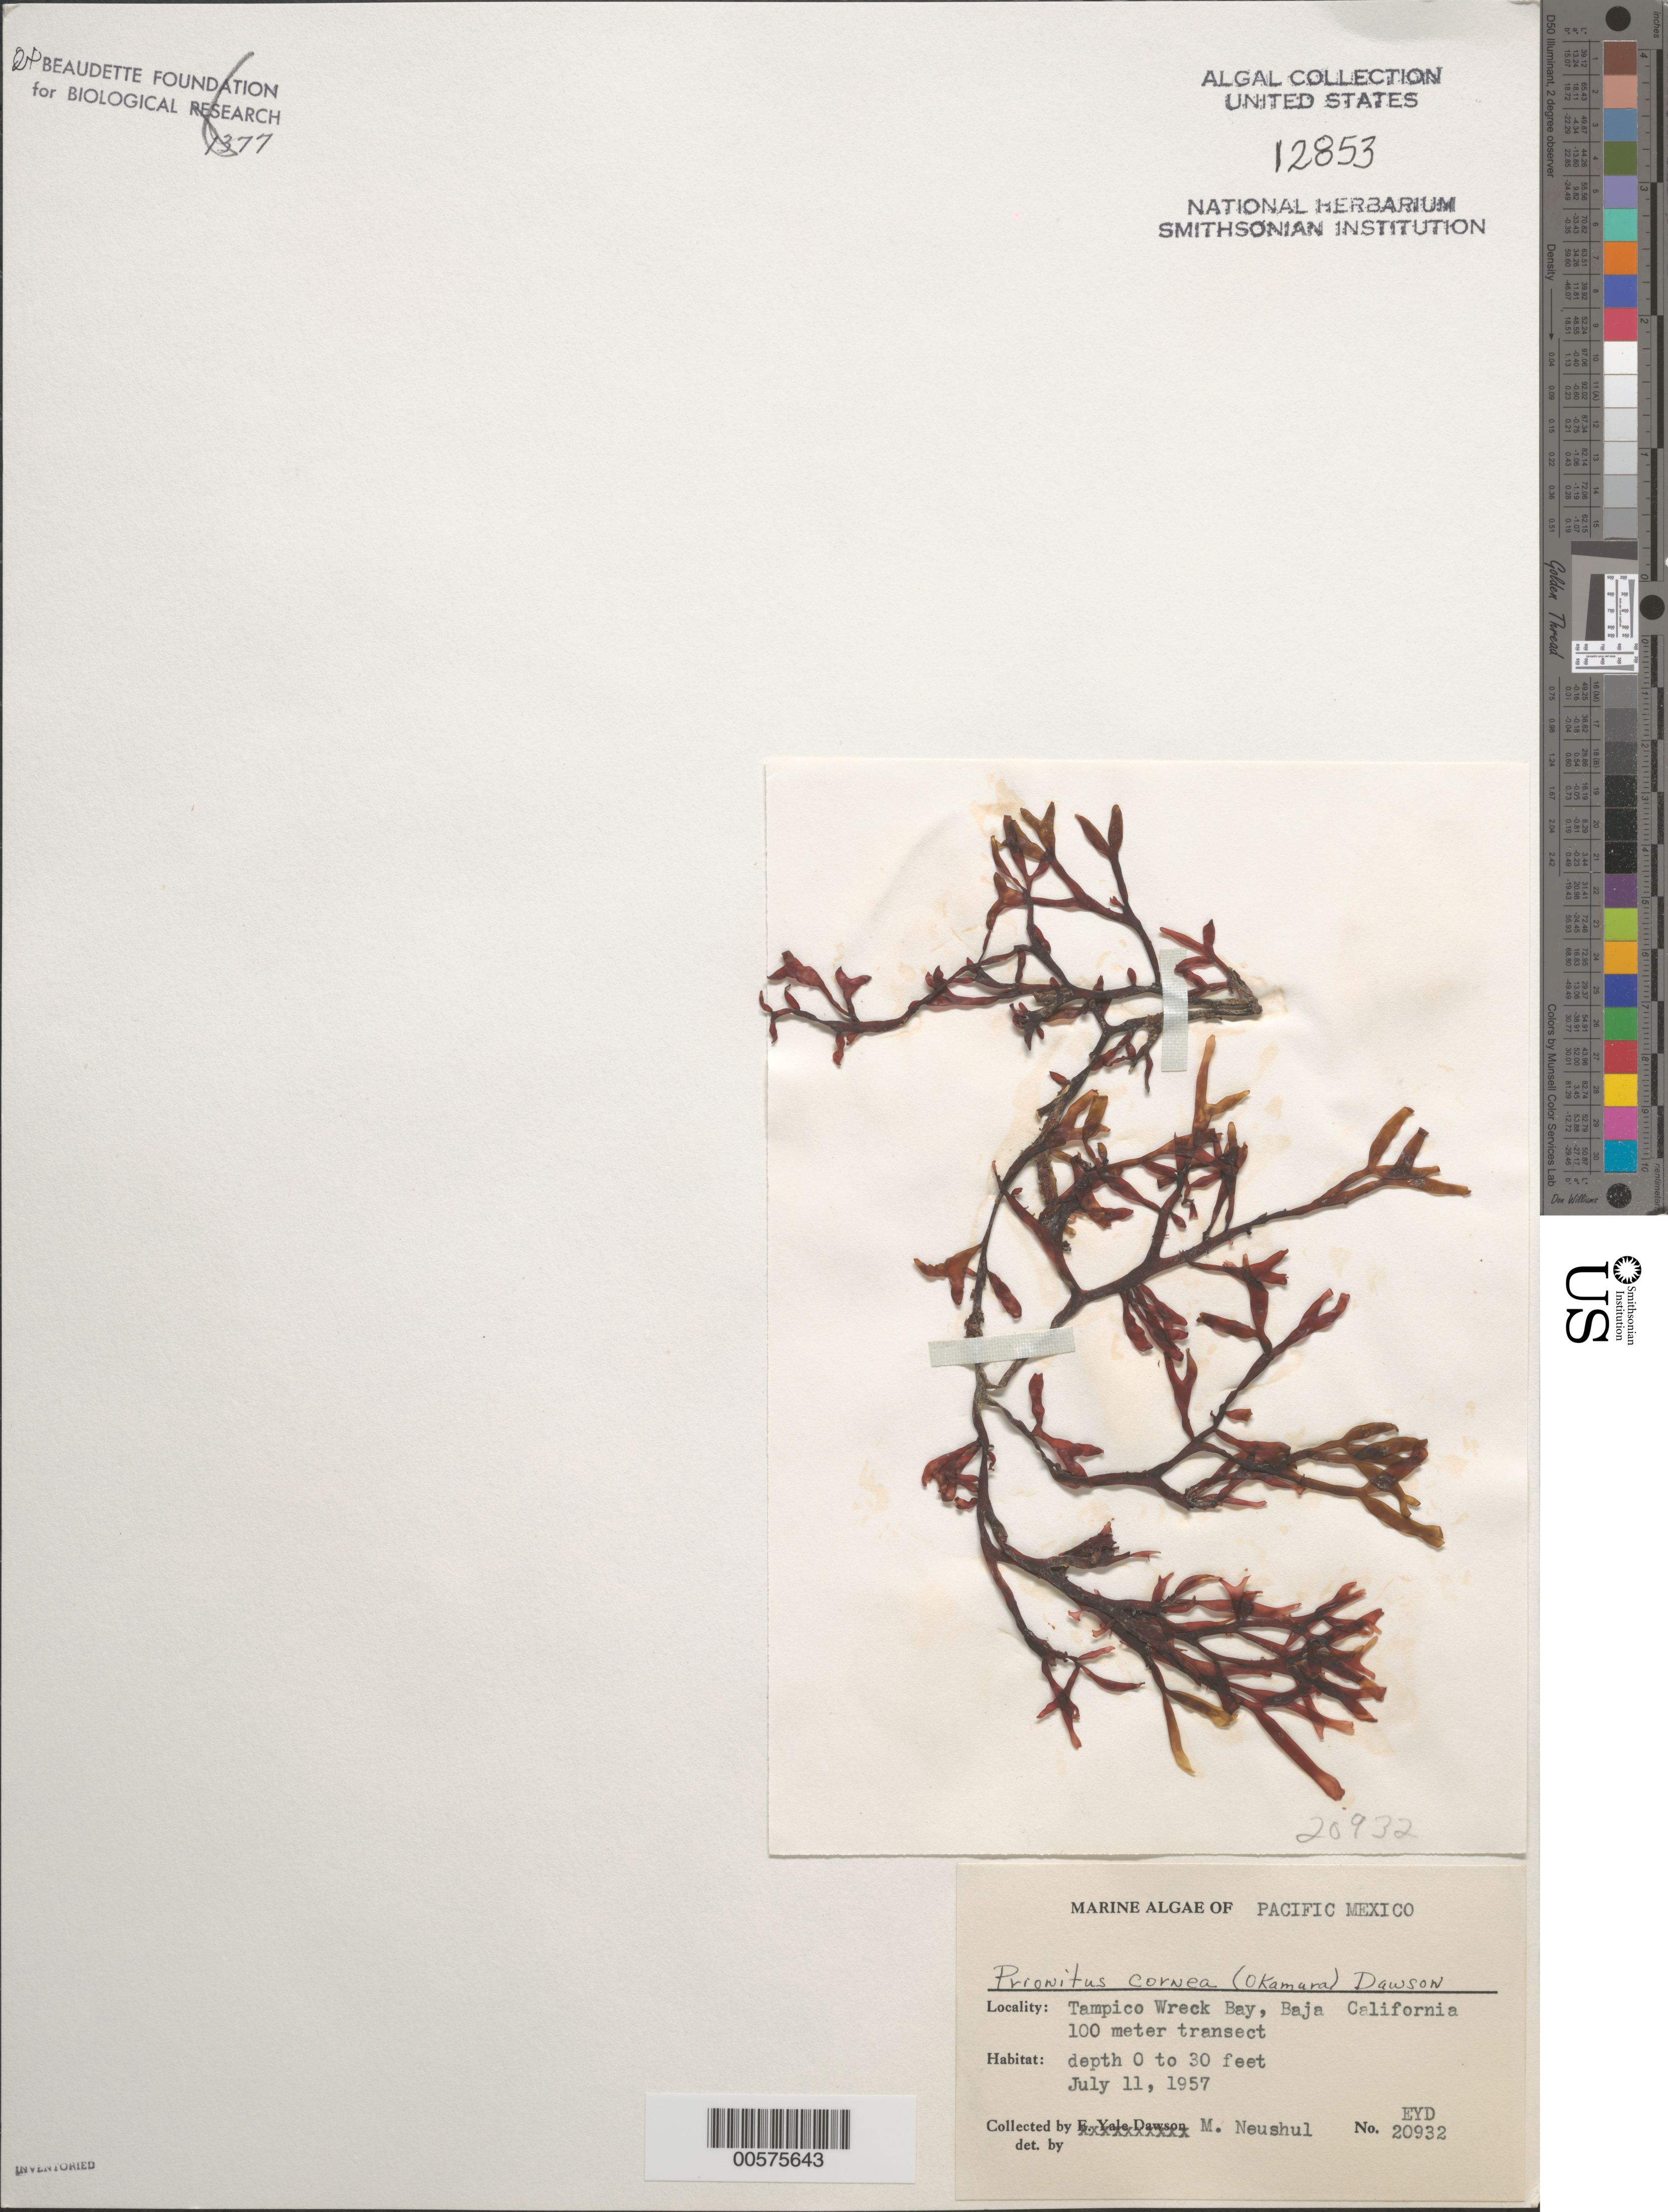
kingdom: Plantae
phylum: Rhodophyta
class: Florideophyceae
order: Halymeniales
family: Halymeniaceae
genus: Grateloupia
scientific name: Grateloupia cornea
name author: Okamura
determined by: Algae name updating Project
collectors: M. Neushul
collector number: EYD 20932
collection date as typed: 11 Jul 1957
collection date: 1957-07-11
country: Mexico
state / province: Baja California Norte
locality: Tampico Wreck Bay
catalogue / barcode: US 12853